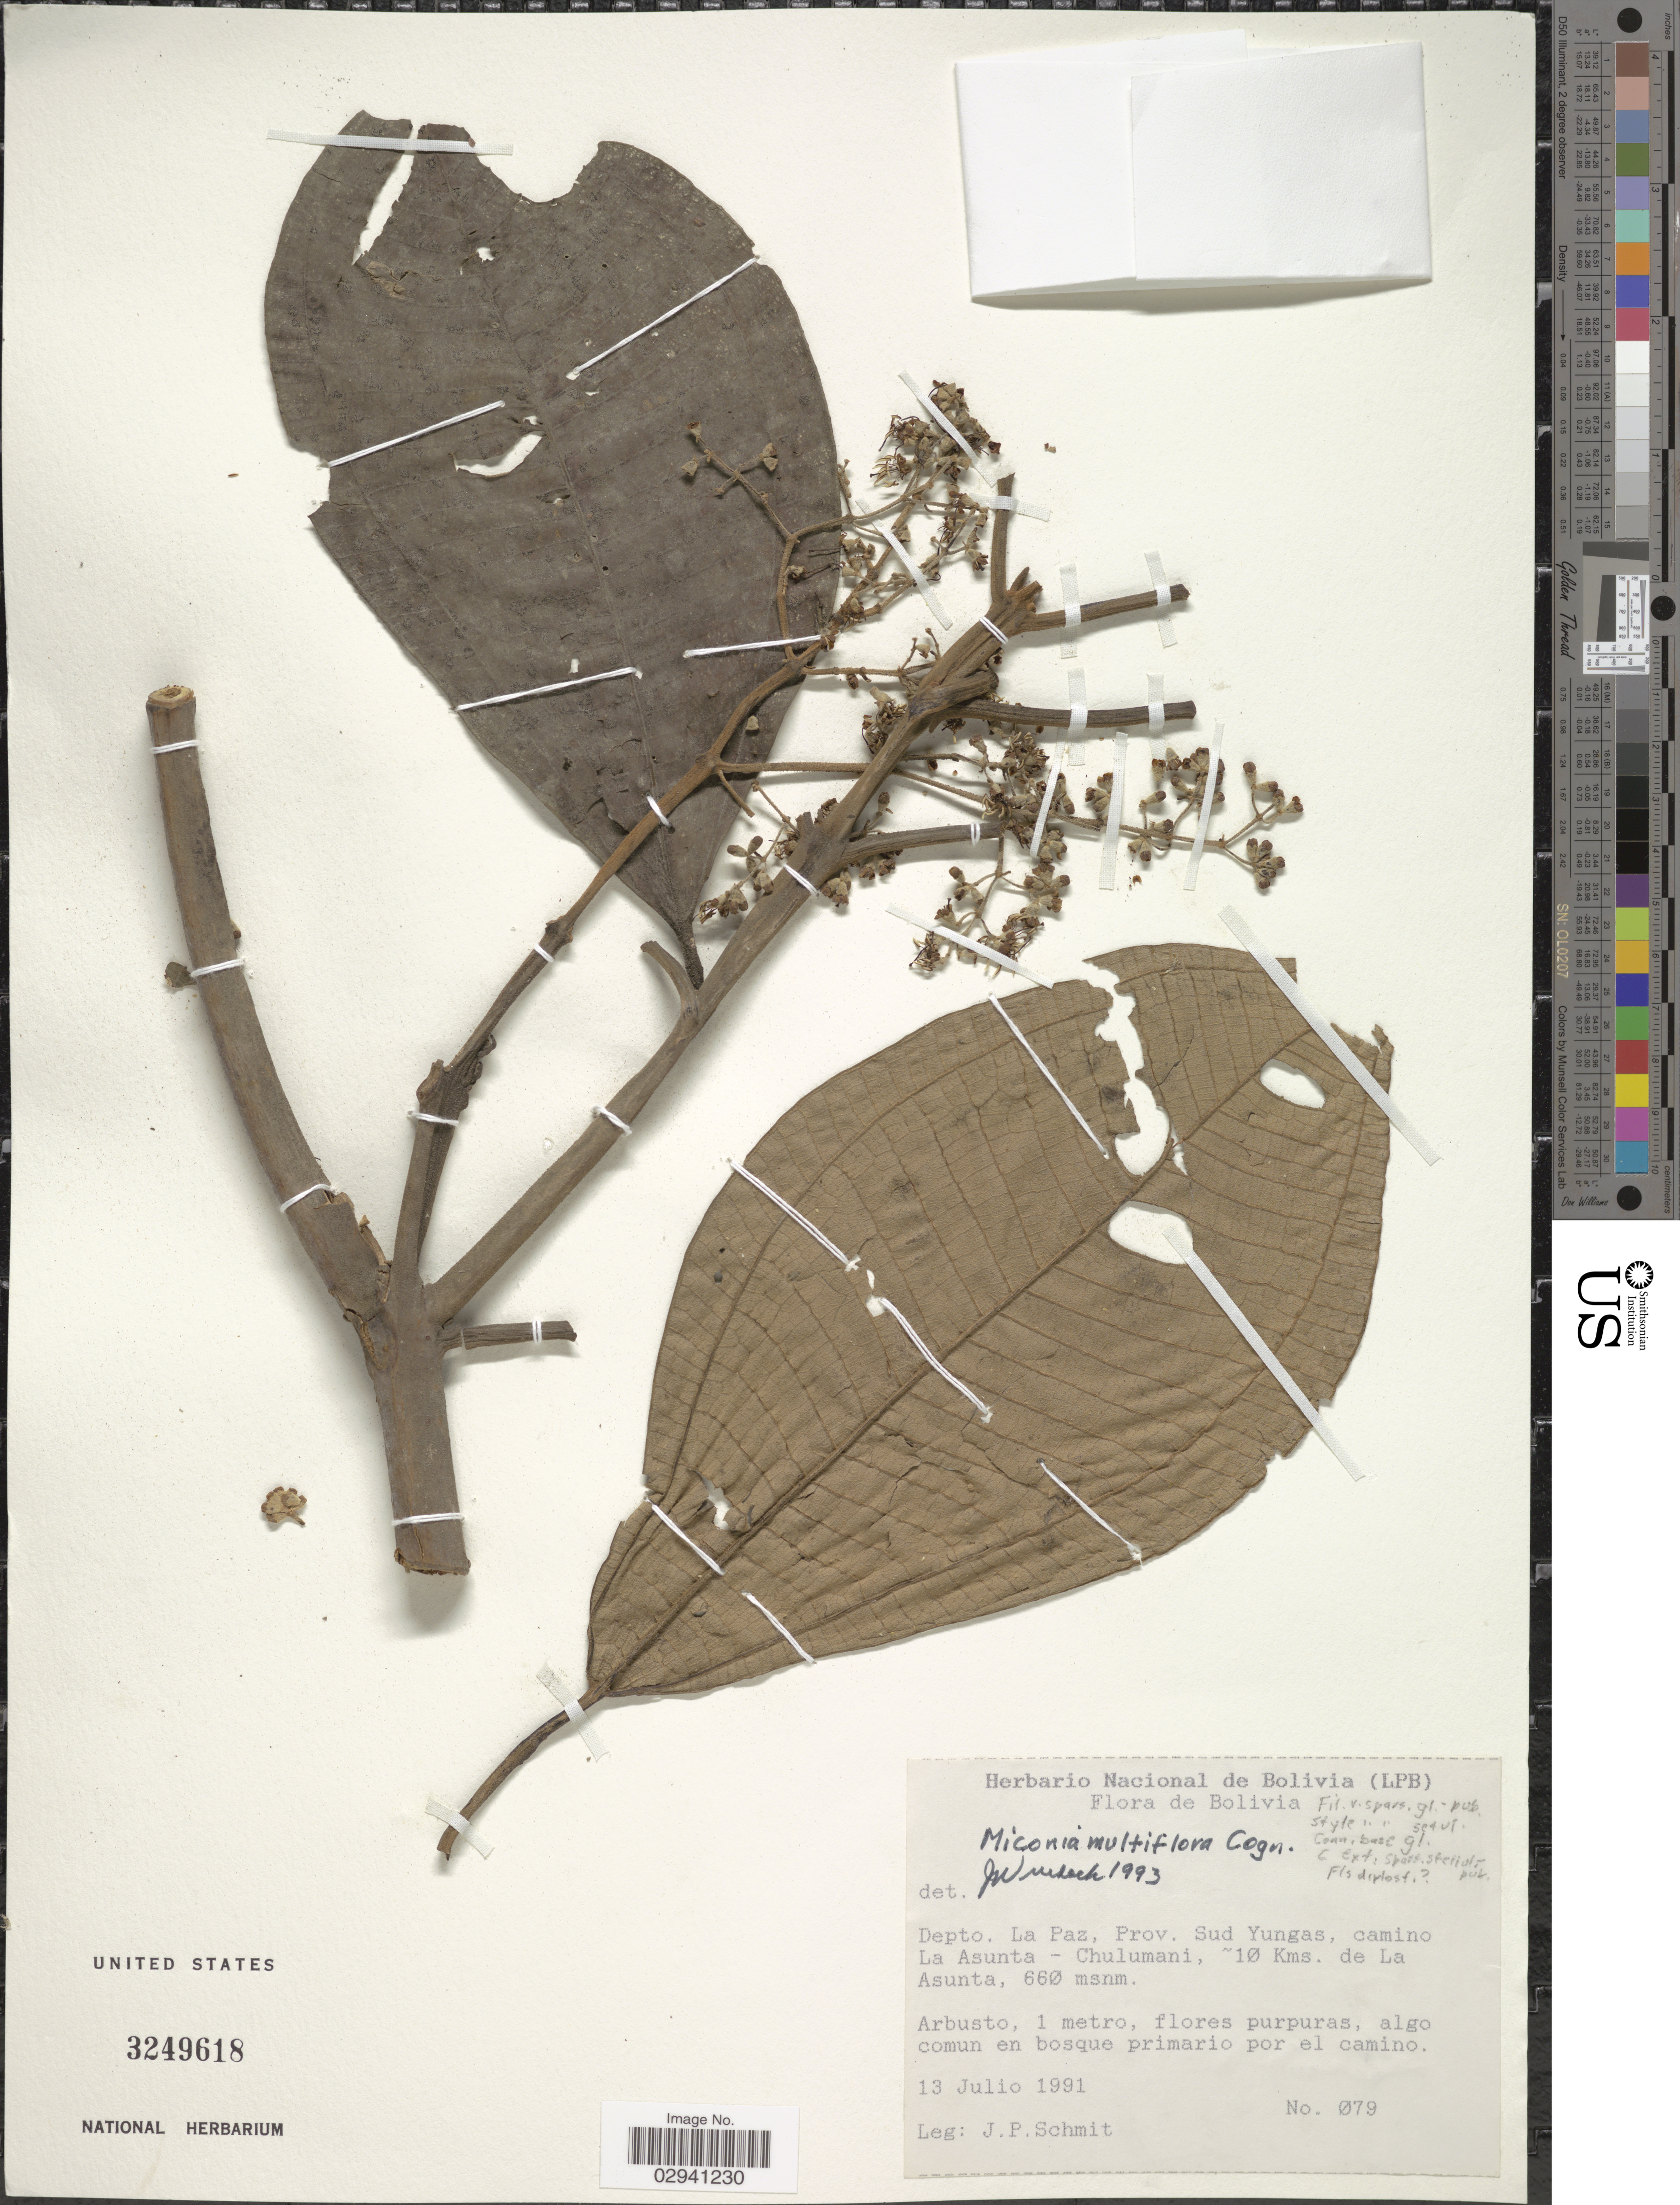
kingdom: Plantae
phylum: Tracheophyta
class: Magnoliopsida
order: Myrtales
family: Melastomataceae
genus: Miconia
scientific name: Miconia multiflora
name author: Cogn.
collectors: J. Schmit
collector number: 079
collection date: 1991-07-13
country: Bolivia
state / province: La Paz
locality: Depto. La Paz, Prov. Sud Yungas, camino La Asunta - Chulumani, ' 10 Kms. de La Asunta.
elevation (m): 660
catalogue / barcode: US 3249618